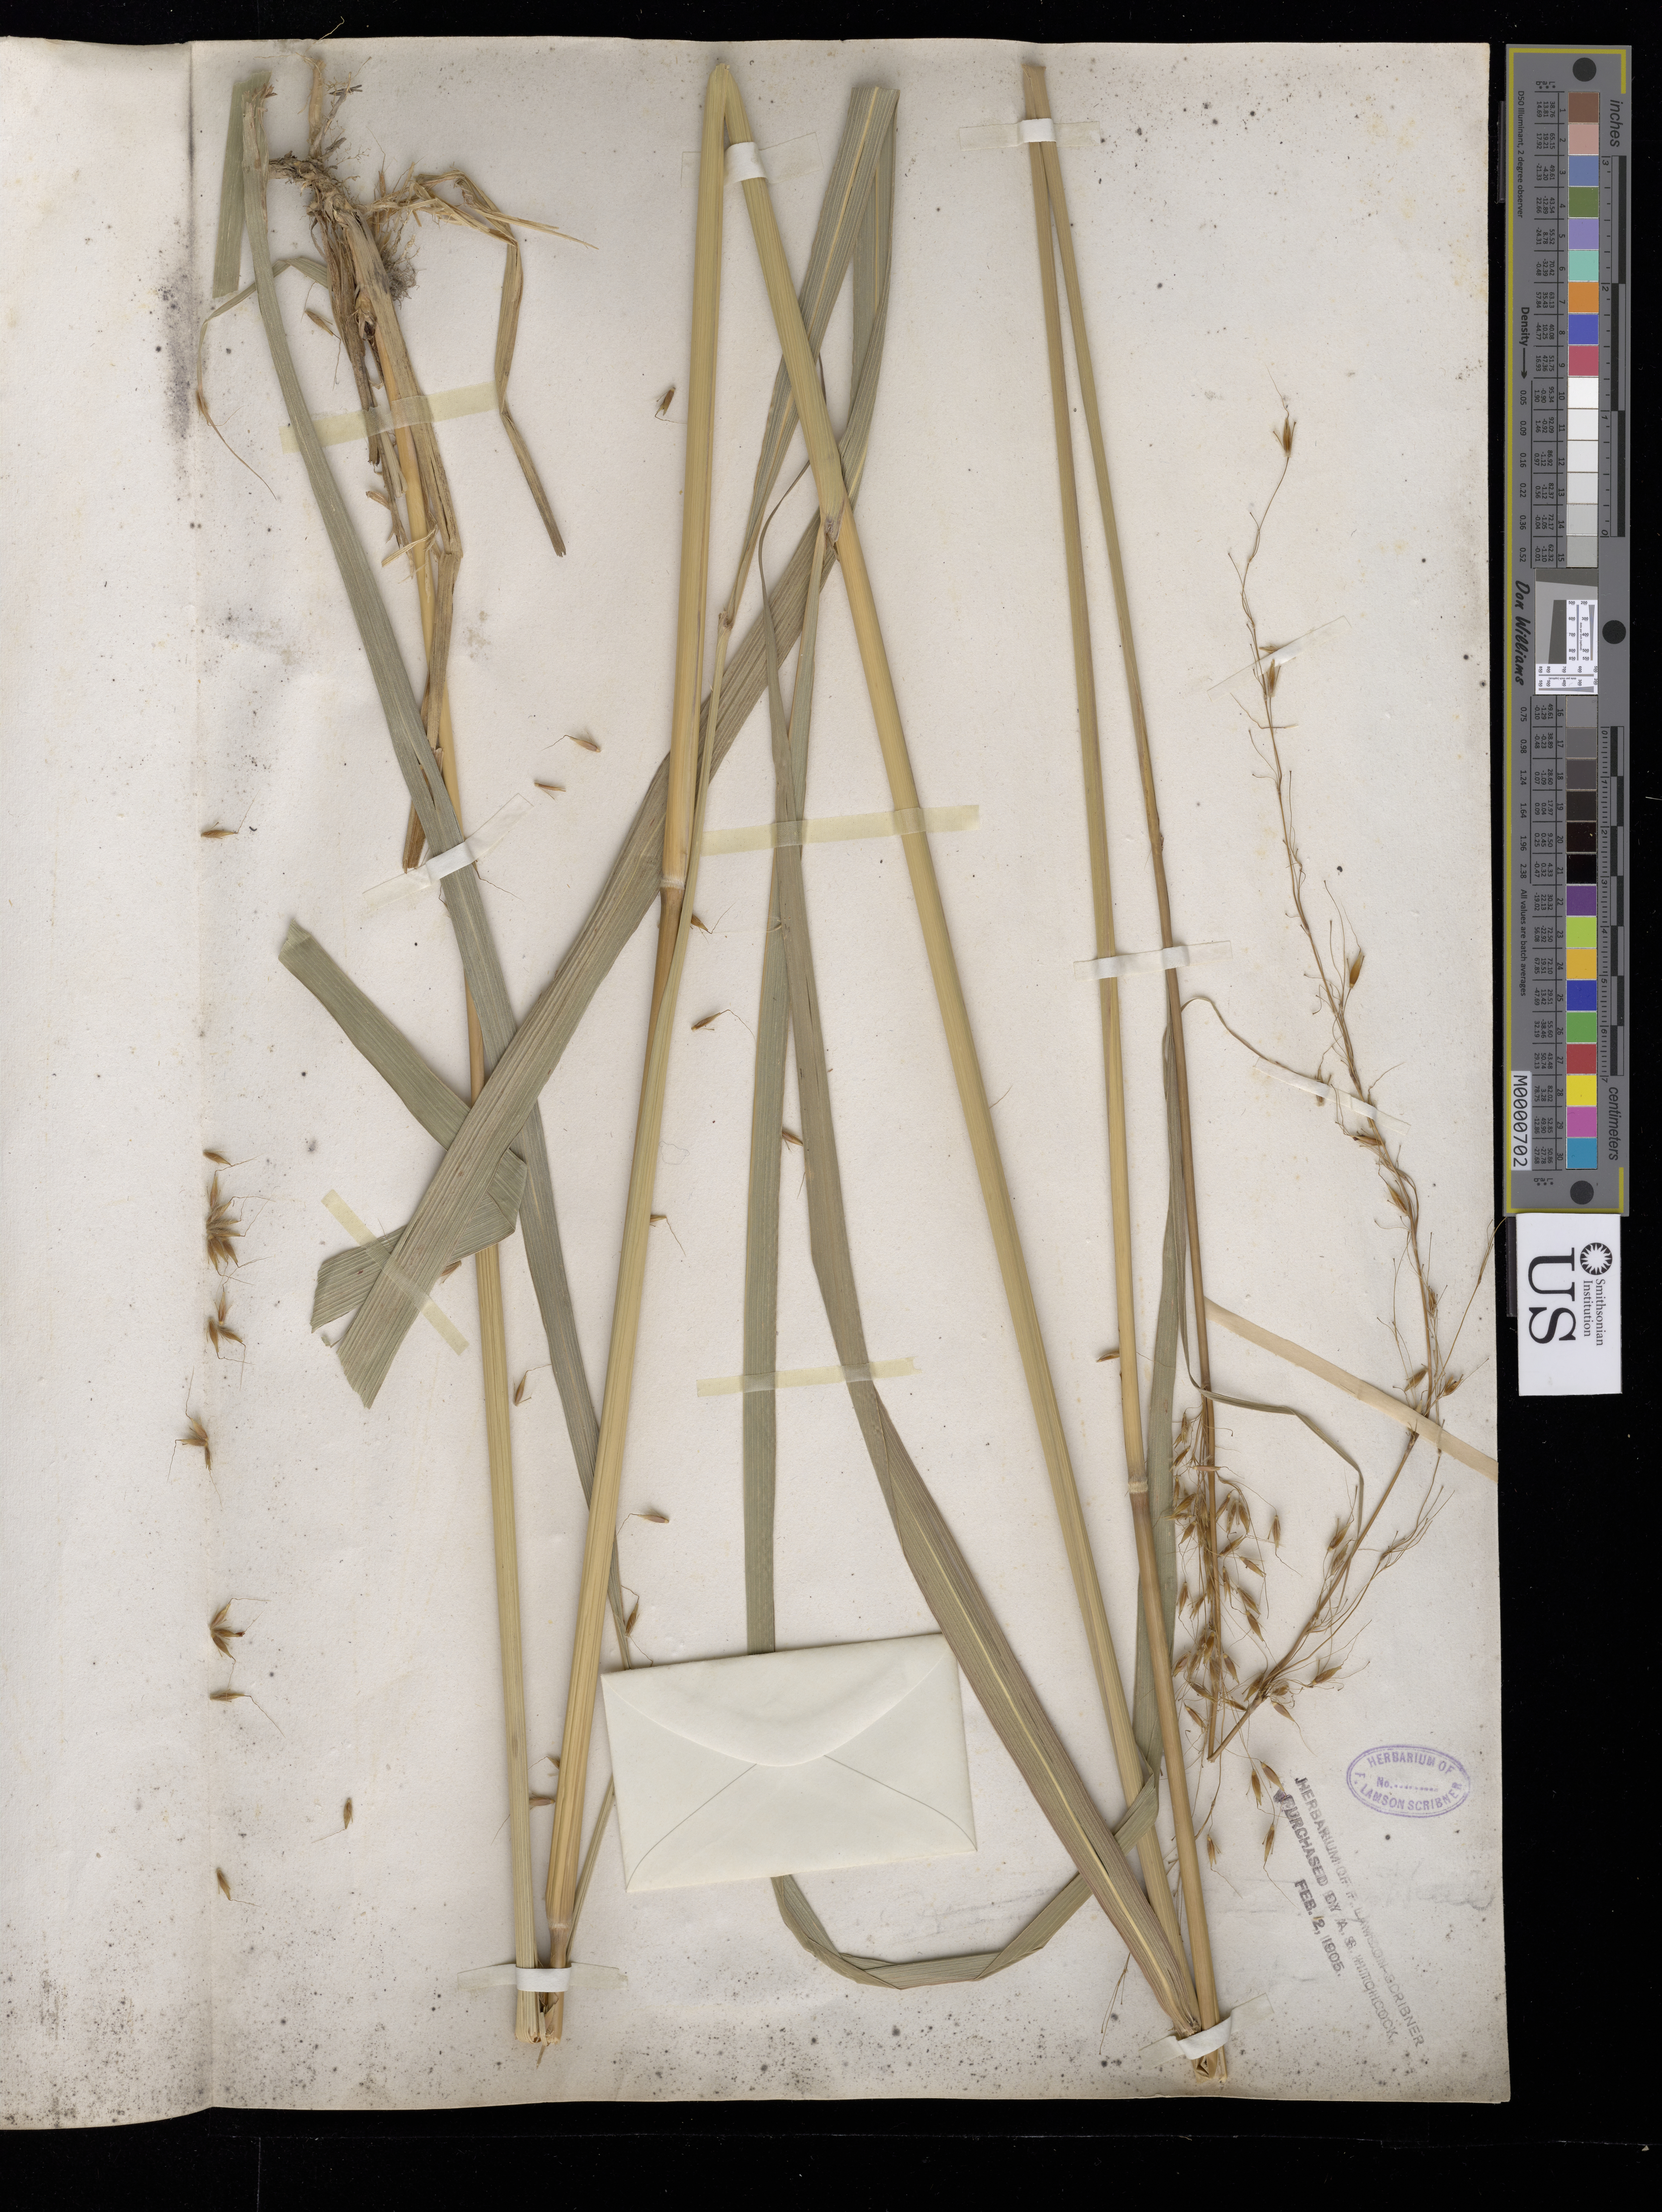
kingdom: Plantae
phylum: Tracheophyta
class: Liliopsida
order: Poales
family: Poaceae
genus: Sorghastrum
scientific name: Sorghastrum nutans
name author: (L.) Nash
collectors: W. J. Beal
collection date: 1881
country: United States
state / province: Michigan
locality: Lansing.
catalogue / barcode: US 740658